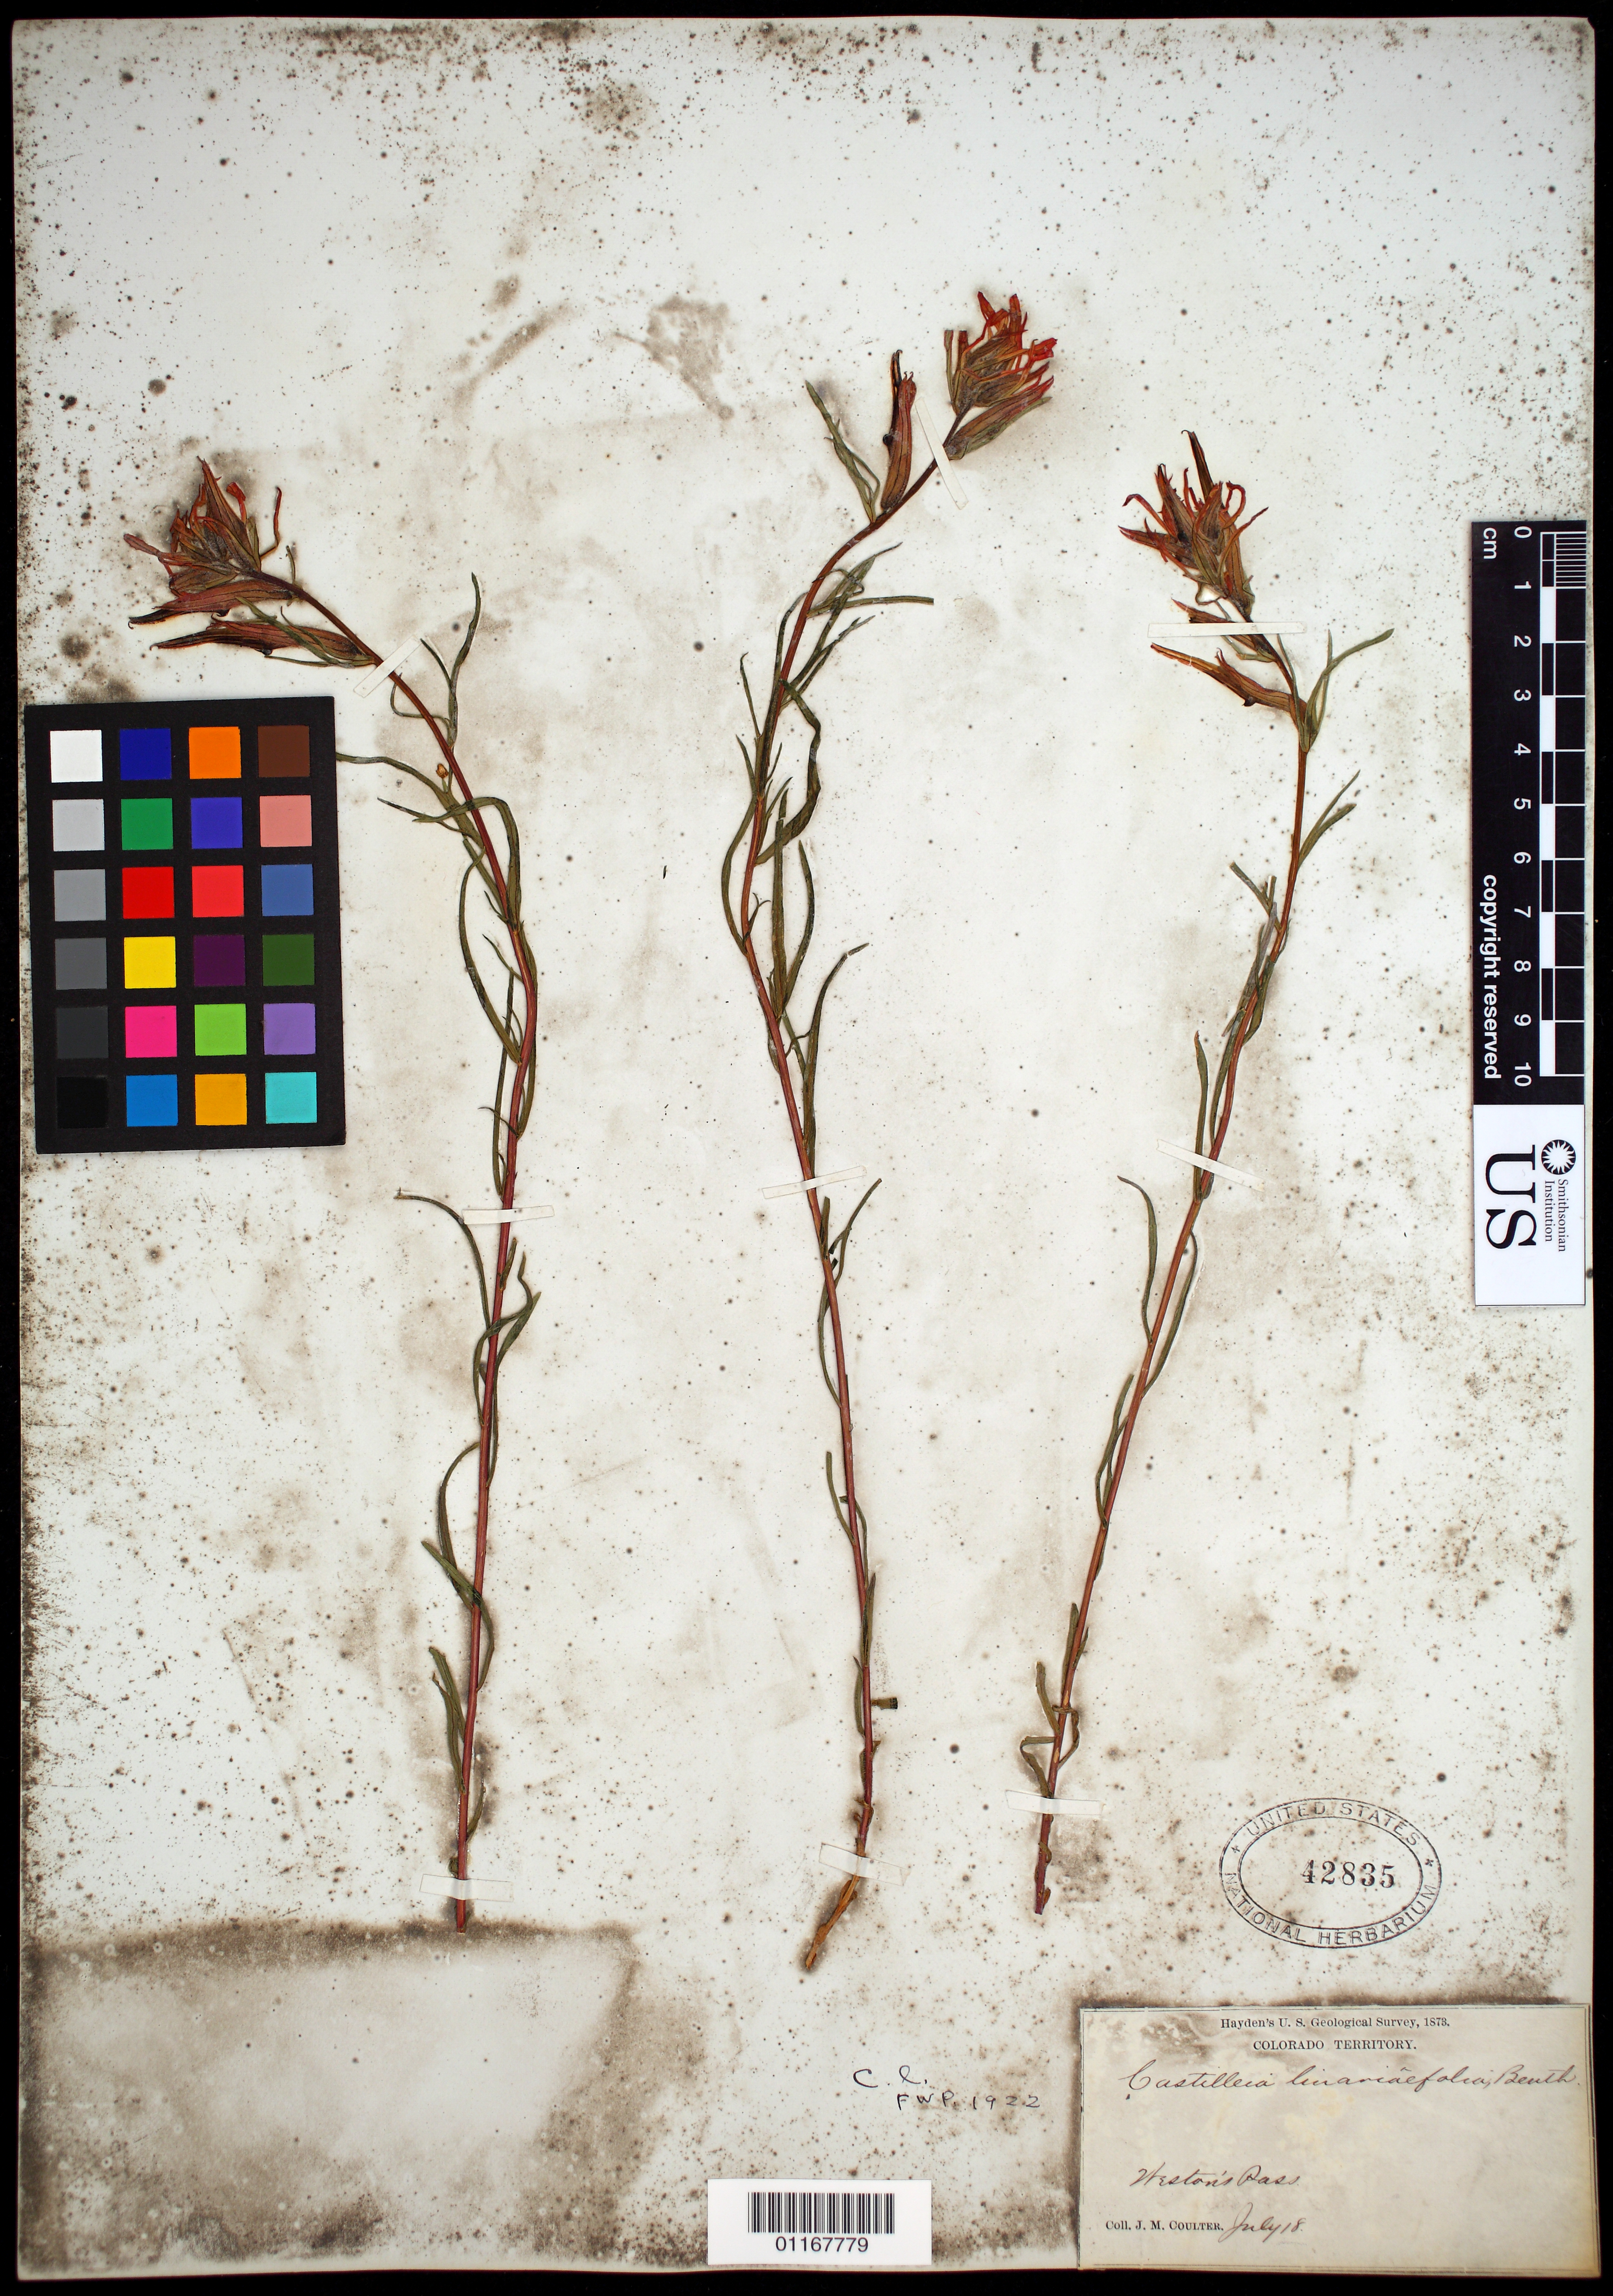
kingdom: Plantae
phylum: Tracheophyta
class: Magnoliopsida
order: Lamiales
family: Orobanchaceae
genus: Castilleja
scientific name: Castilleja linariifolia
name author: Benth.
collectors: J. M. Coulter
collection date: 1873-07-18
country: United States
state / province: Colorado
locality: Weston Pass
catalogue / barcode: US 42835